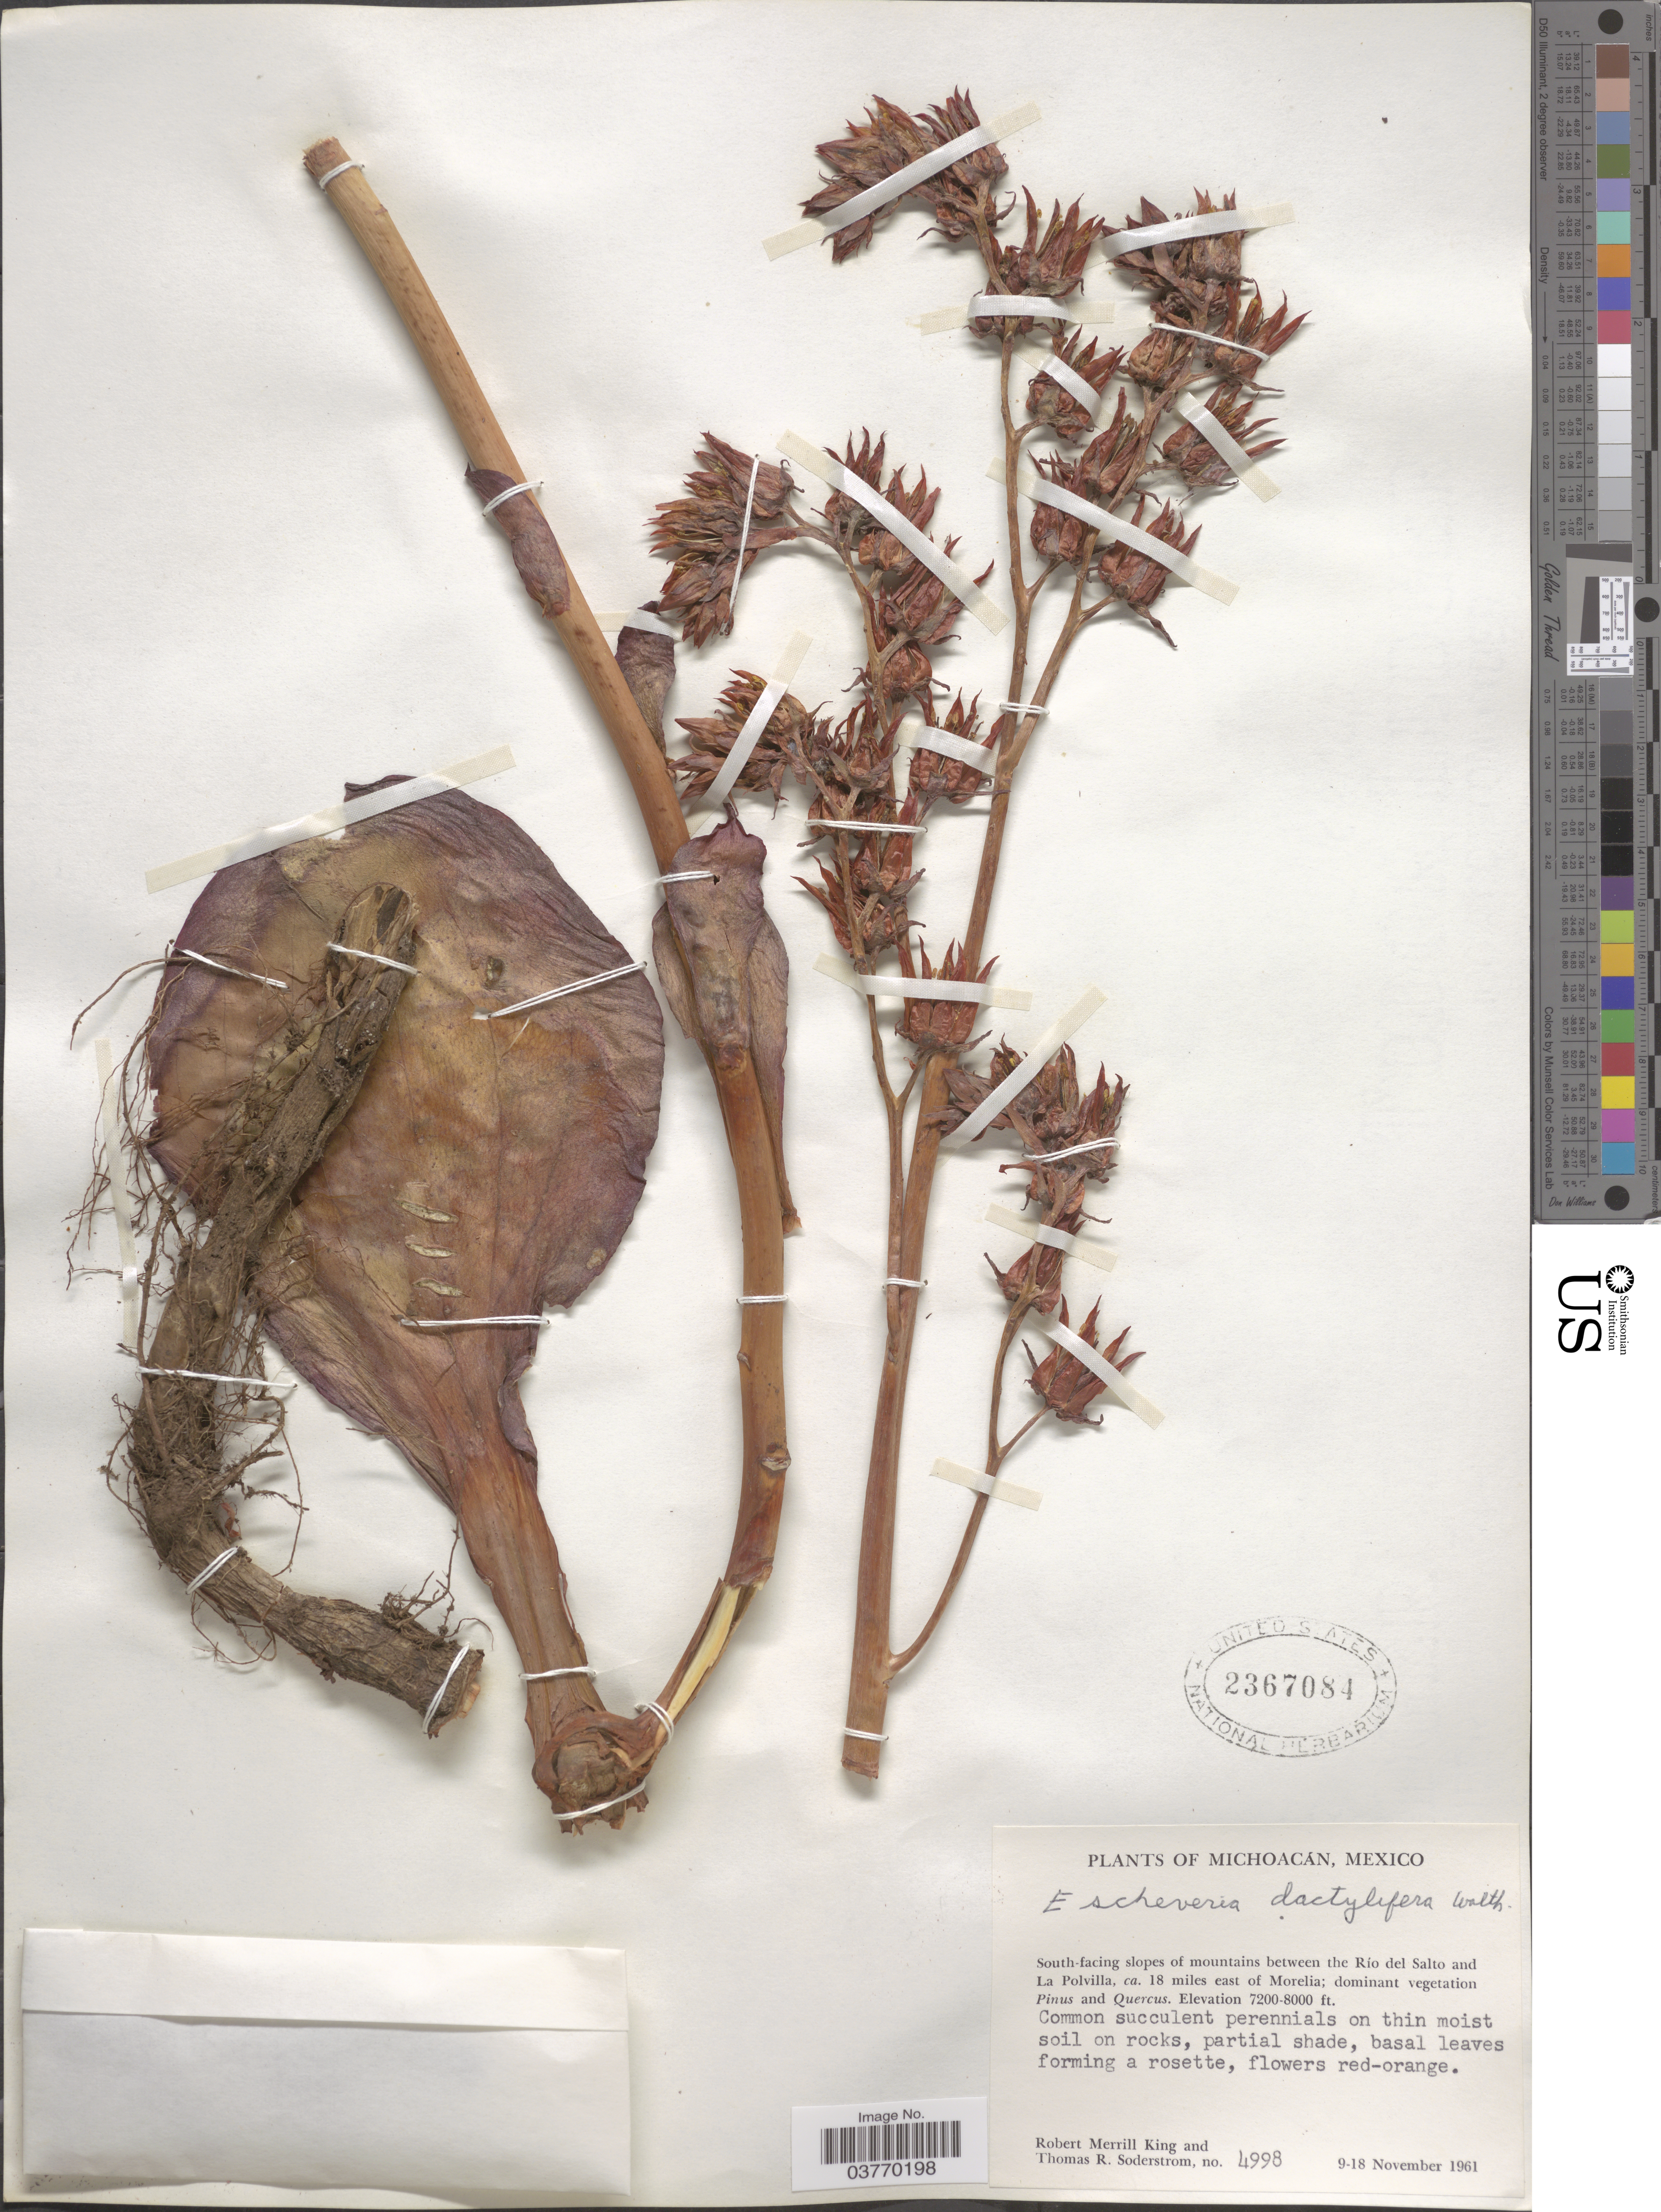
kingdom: Plantae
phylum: Tracheophyta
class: Magnoliopsida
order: Saxifragales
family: Crassulaceae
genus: Echeveria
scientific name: Echeveria dactylifera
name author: E. Walther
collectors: R. M. King & T. R. Soderstrom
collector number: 4998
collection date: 1961-11-09/1961-11-18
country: Mexico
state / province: Michoacán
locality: South-facing slopes of mountains between the Río del Salto and La Polvilla, ca. 18 miles east of Morelia.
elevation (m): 2195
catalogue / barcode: US 2367084